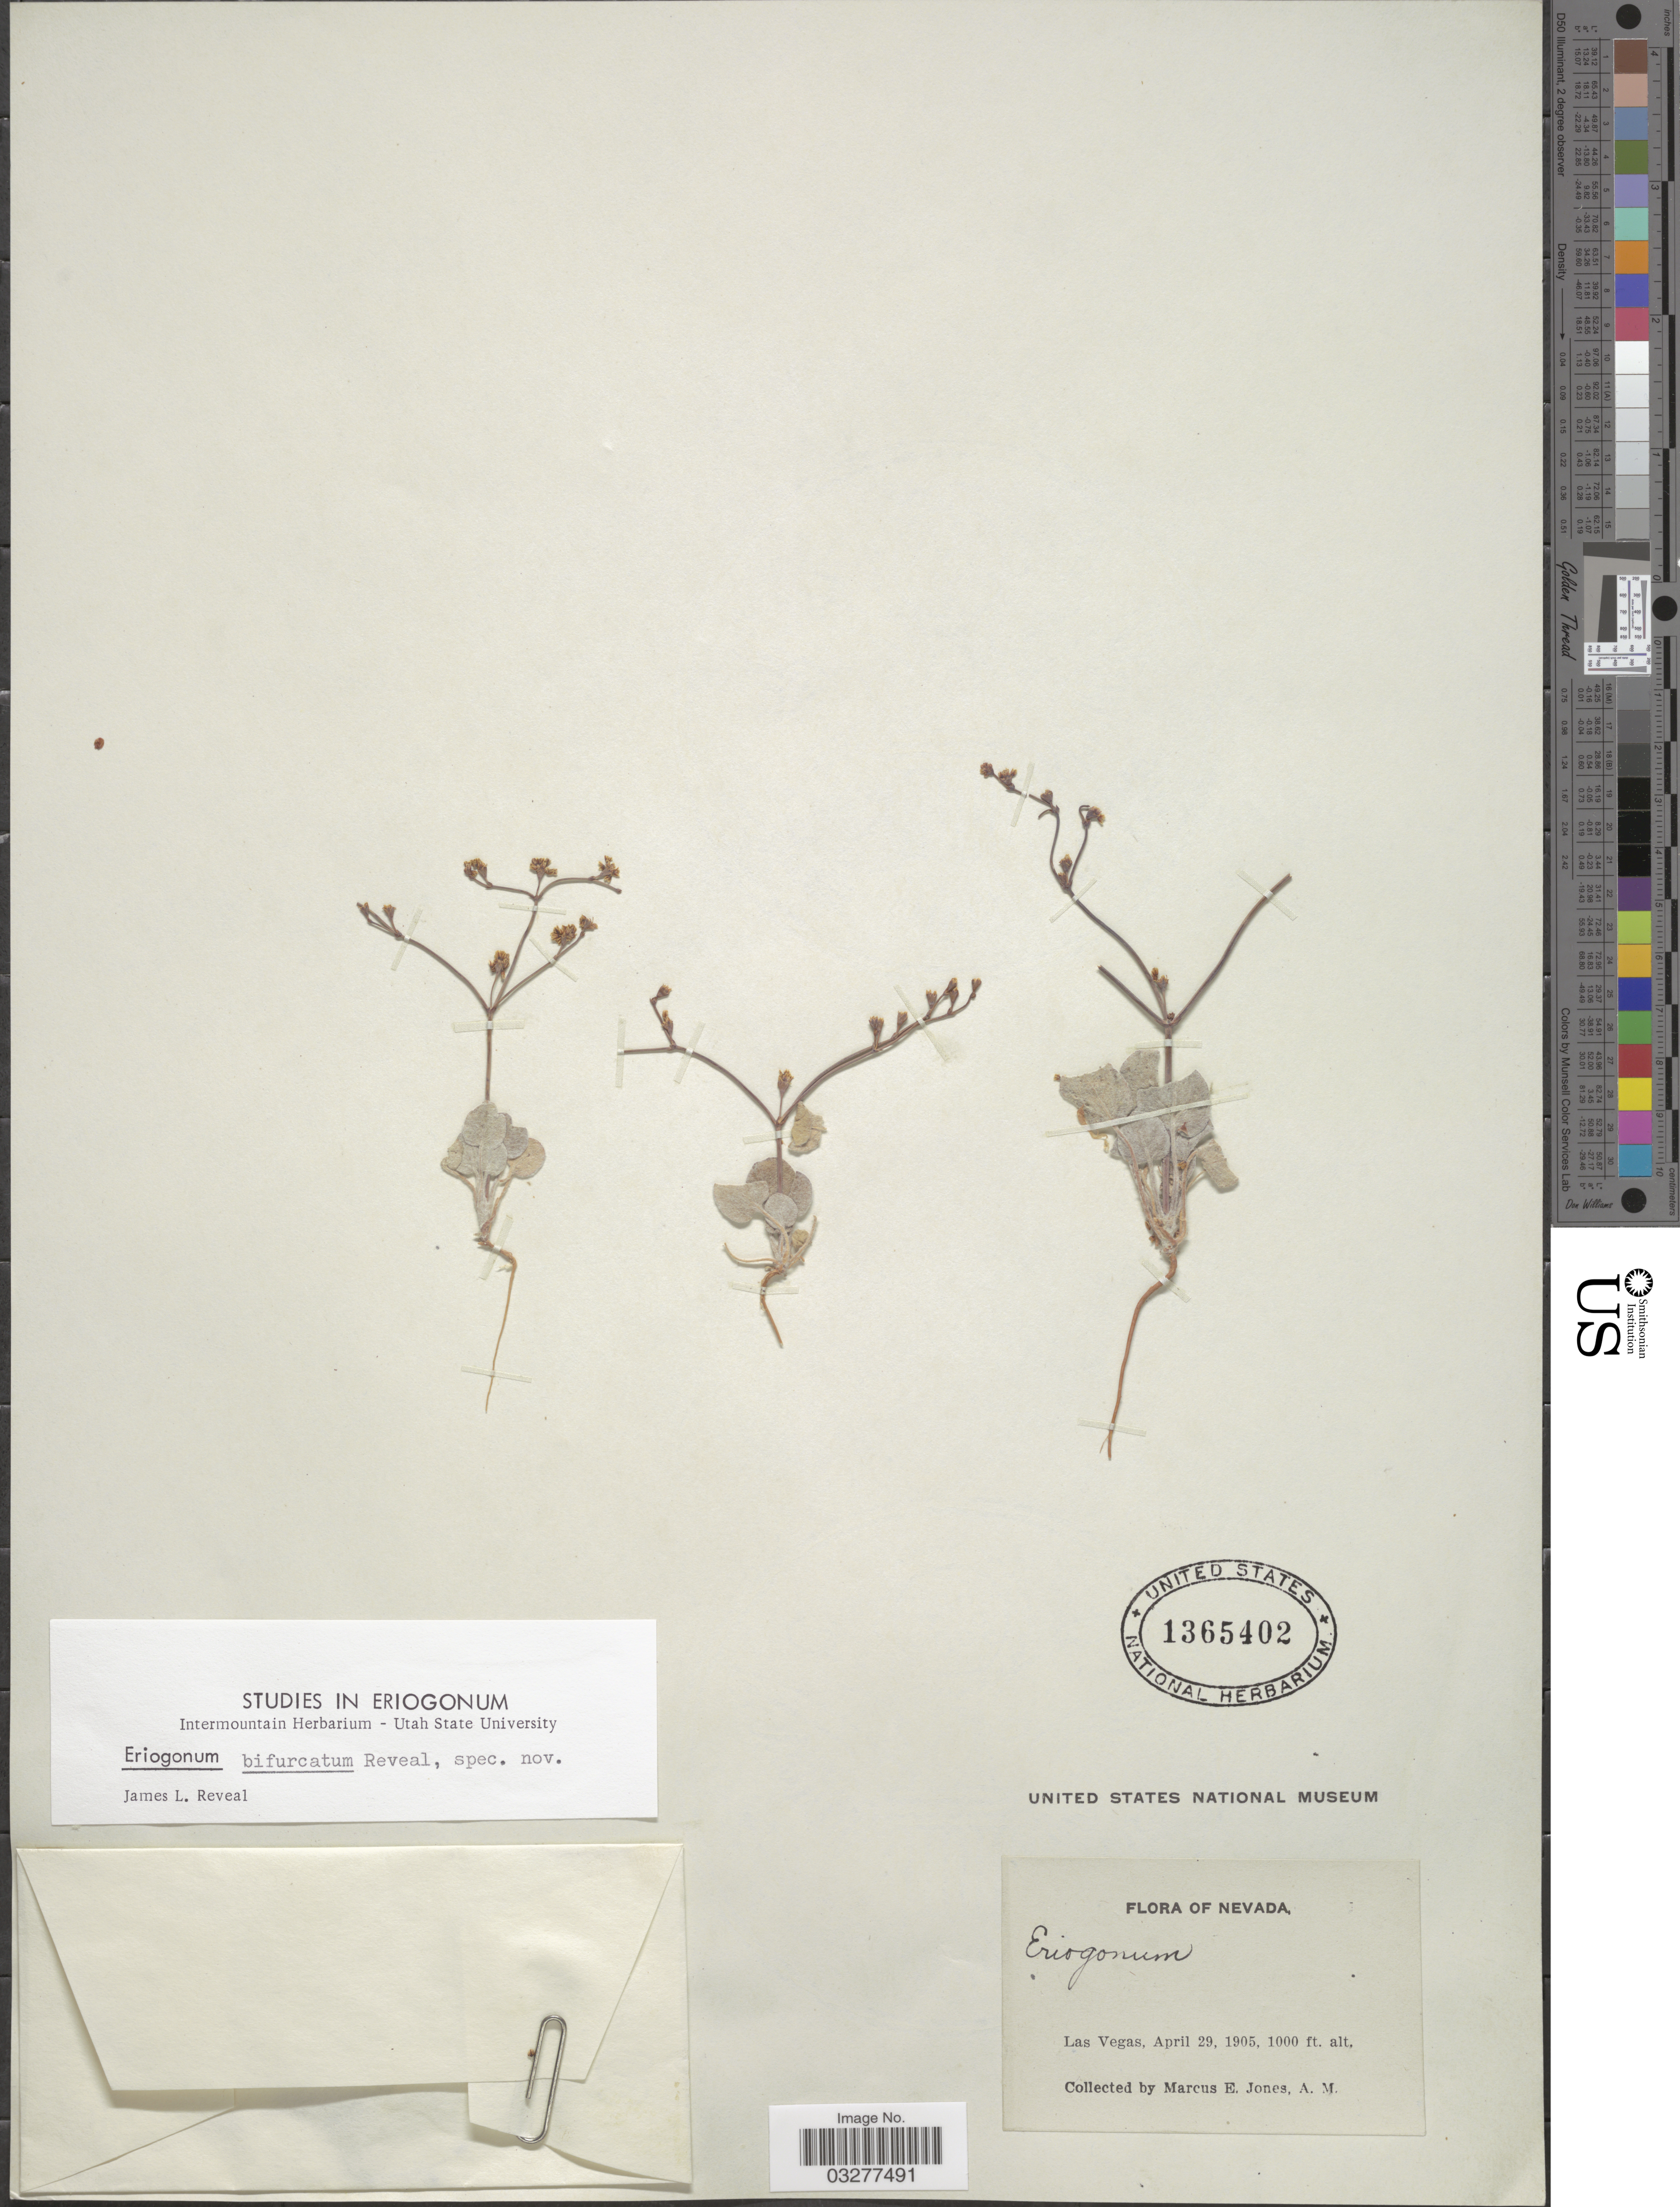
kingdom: Plantae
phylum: Tracheophyta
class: Magnoliopsida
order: Caryophyllales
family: Polygonaceae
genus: Eriogonum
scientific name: Eriogonum insigne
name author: S. Watson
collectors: M. E. Jones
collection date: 1905-04-29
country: United States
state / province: Nevada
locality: Las Vegas.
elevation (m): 305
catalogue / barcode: US 1365402